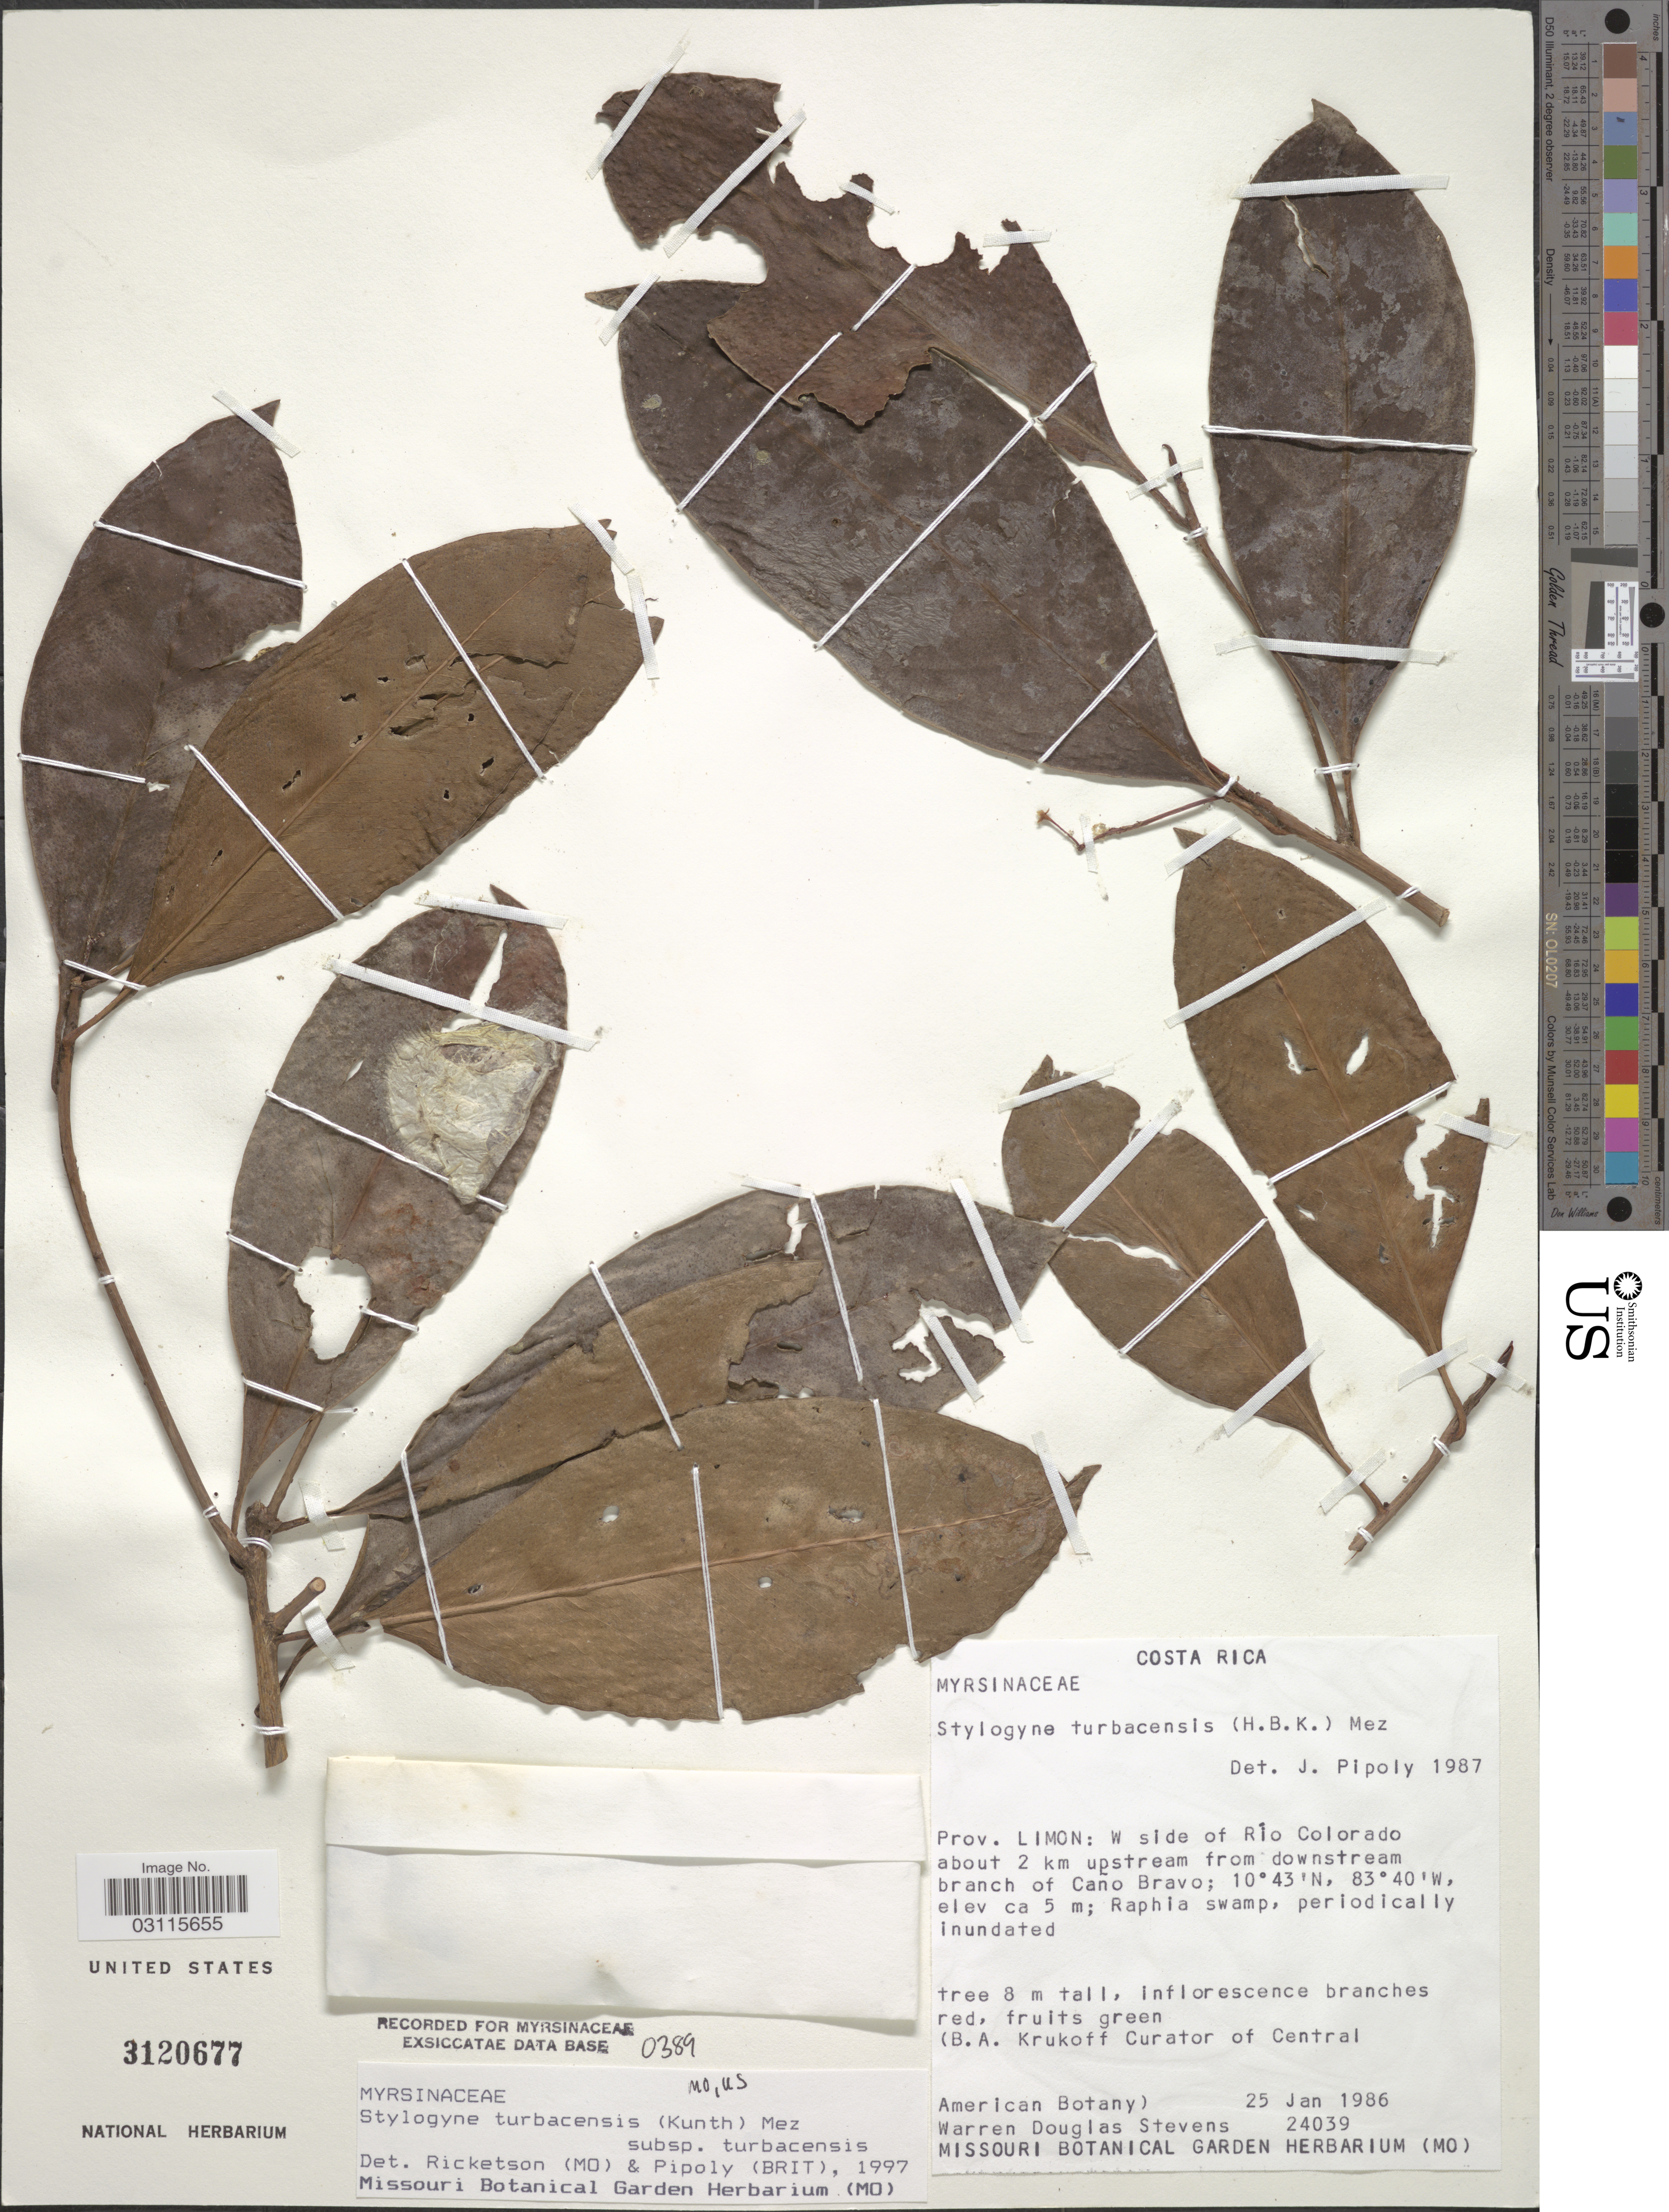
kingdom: Plantae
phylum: Tracheophyta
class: Magnoliopsida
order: Ericales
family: Primulaceae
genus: Stylogyne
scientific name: Stylogyne turbacensis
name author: (Kunth) Mez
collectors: W. D. Stevens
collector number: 24039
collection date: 1986-01-25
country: Costa Rica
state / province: Limón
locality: Prov. Limon: W side of Río Colorado about 2 km upstream from downstream branch of Caño Bravo.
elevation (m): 5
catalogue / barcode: US 3120677